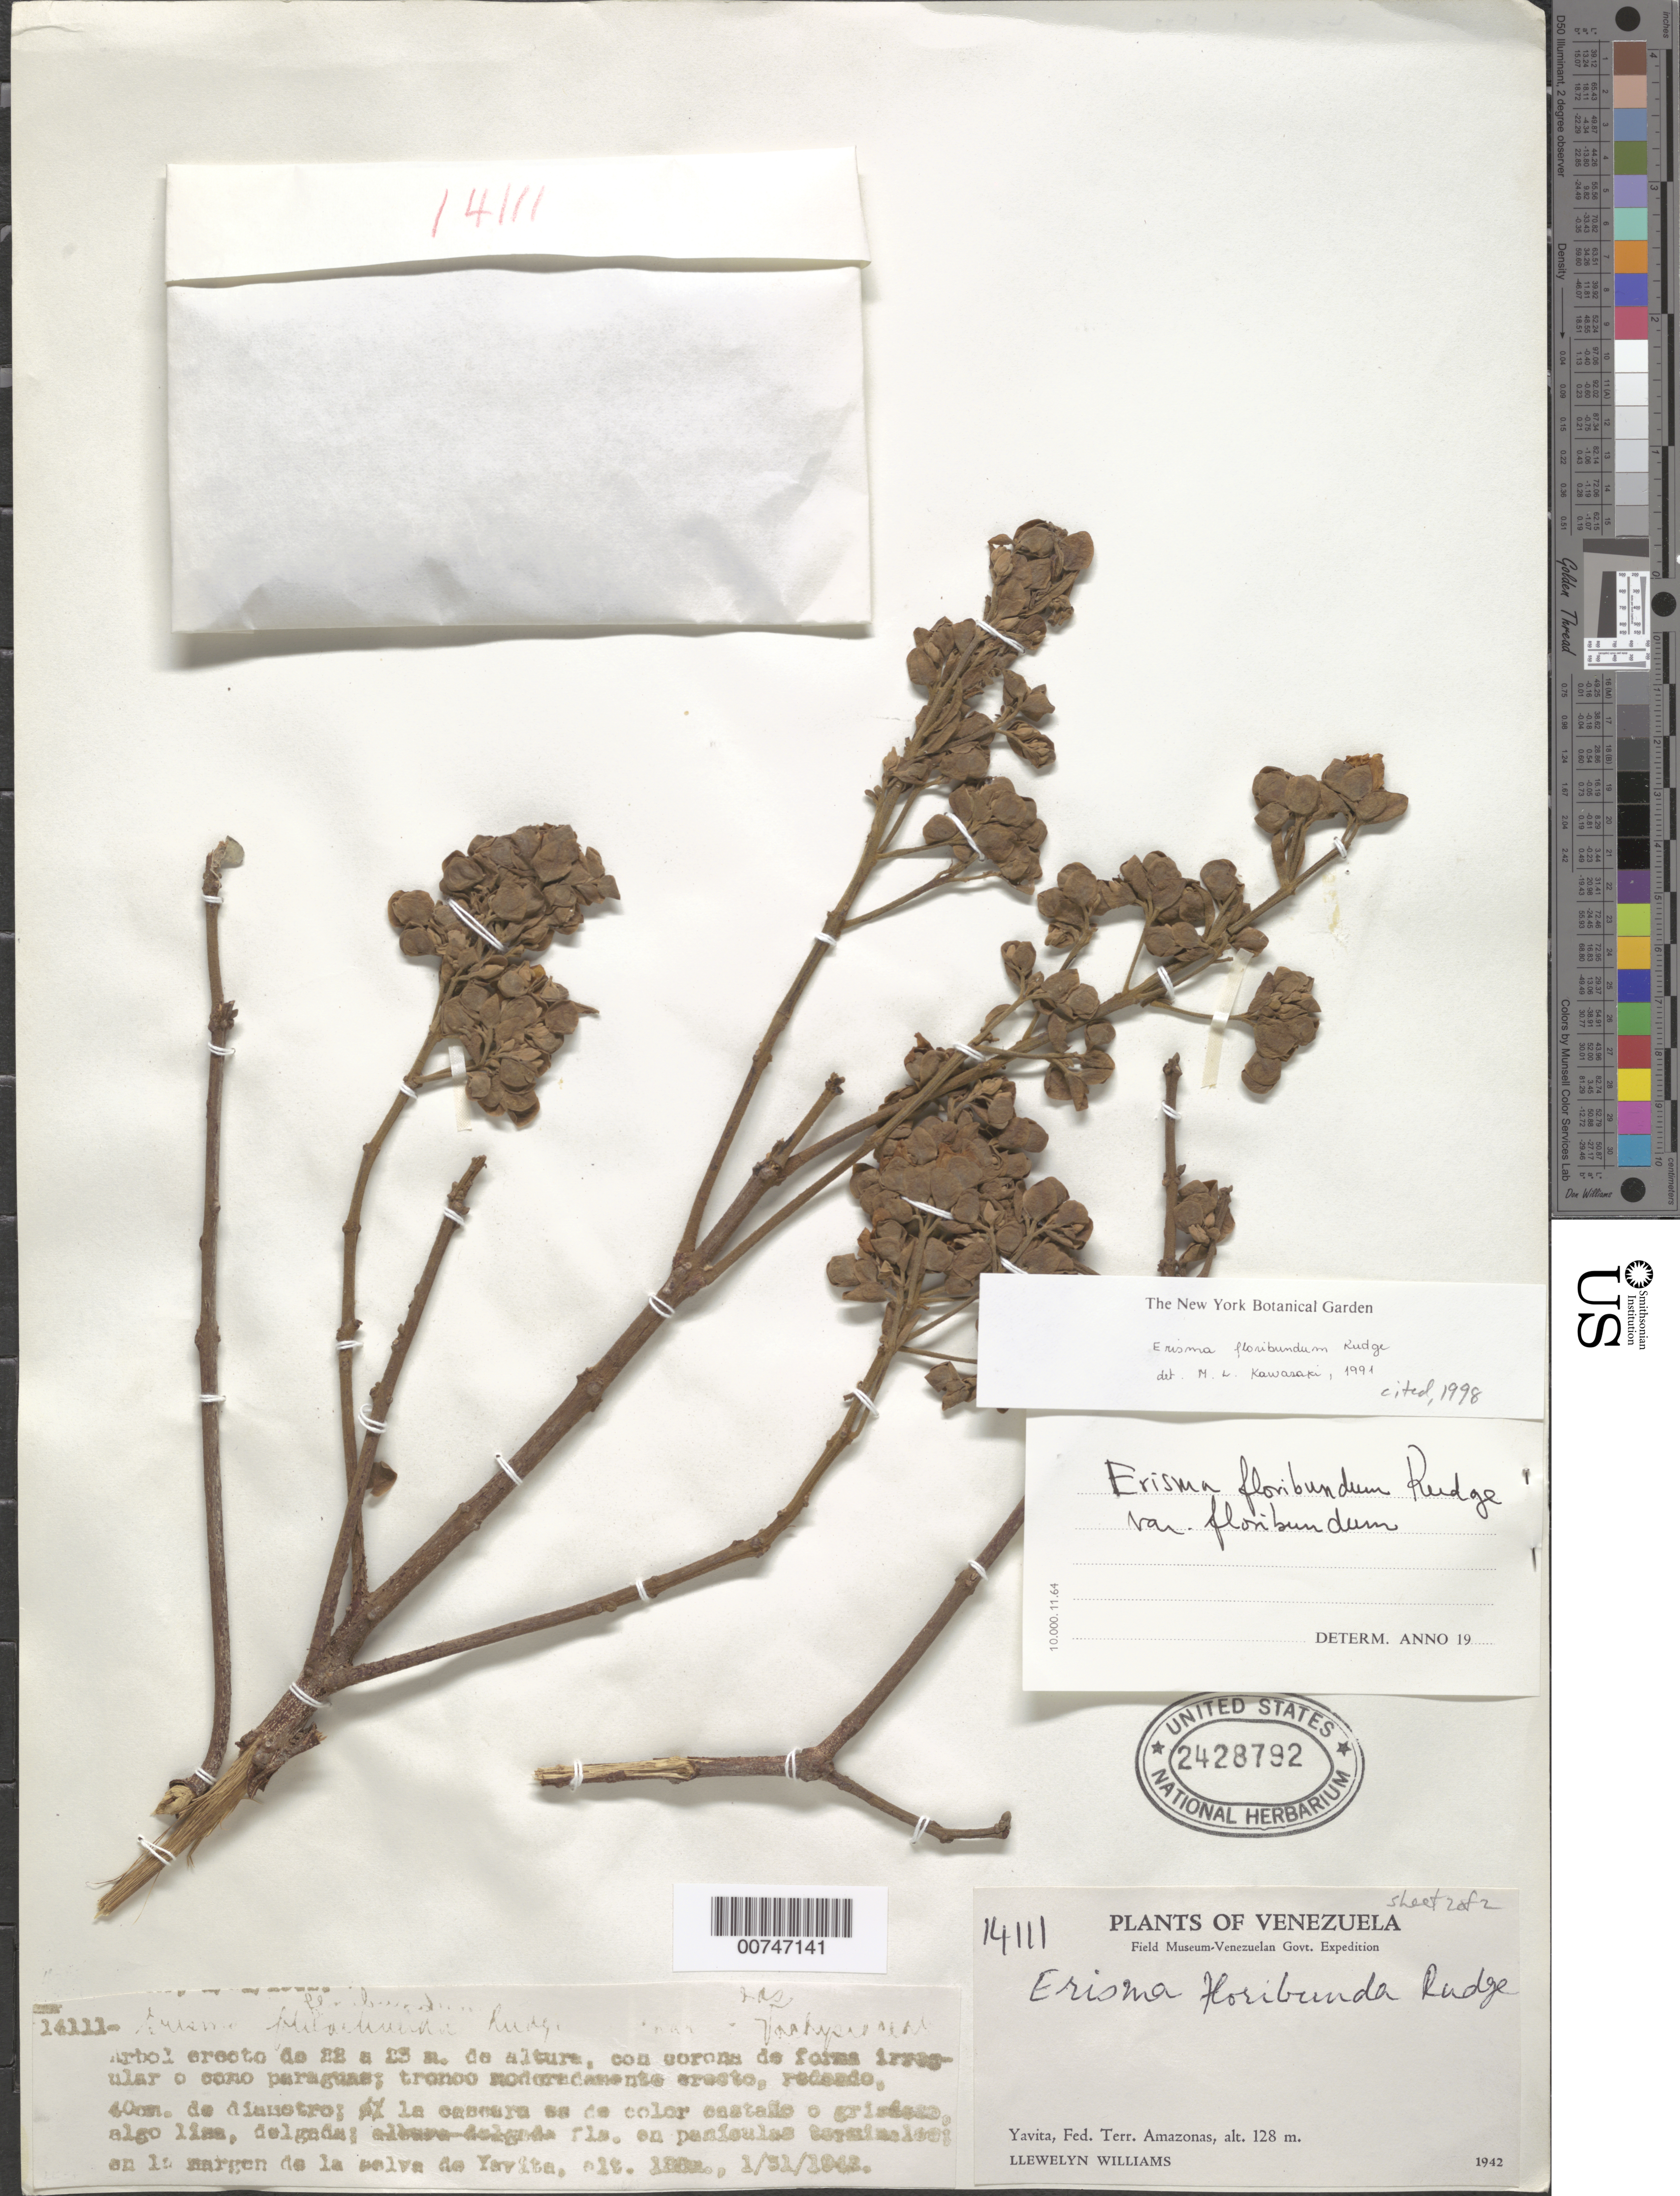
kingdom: Plantae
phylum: Tracheophyta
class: Magnoliopsida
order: Myrtales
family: Vochysiaceae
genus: Erisma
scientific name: Erisma floribundum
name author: Rudge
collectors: Ll. Williams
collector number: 14111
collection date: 1942-01-31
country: Venezuela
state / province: Amazonas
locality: En la margen de la selva de Yavita. Yavita, Fed. Terr. Amazonas.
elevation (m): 128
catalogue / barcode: US 2428792